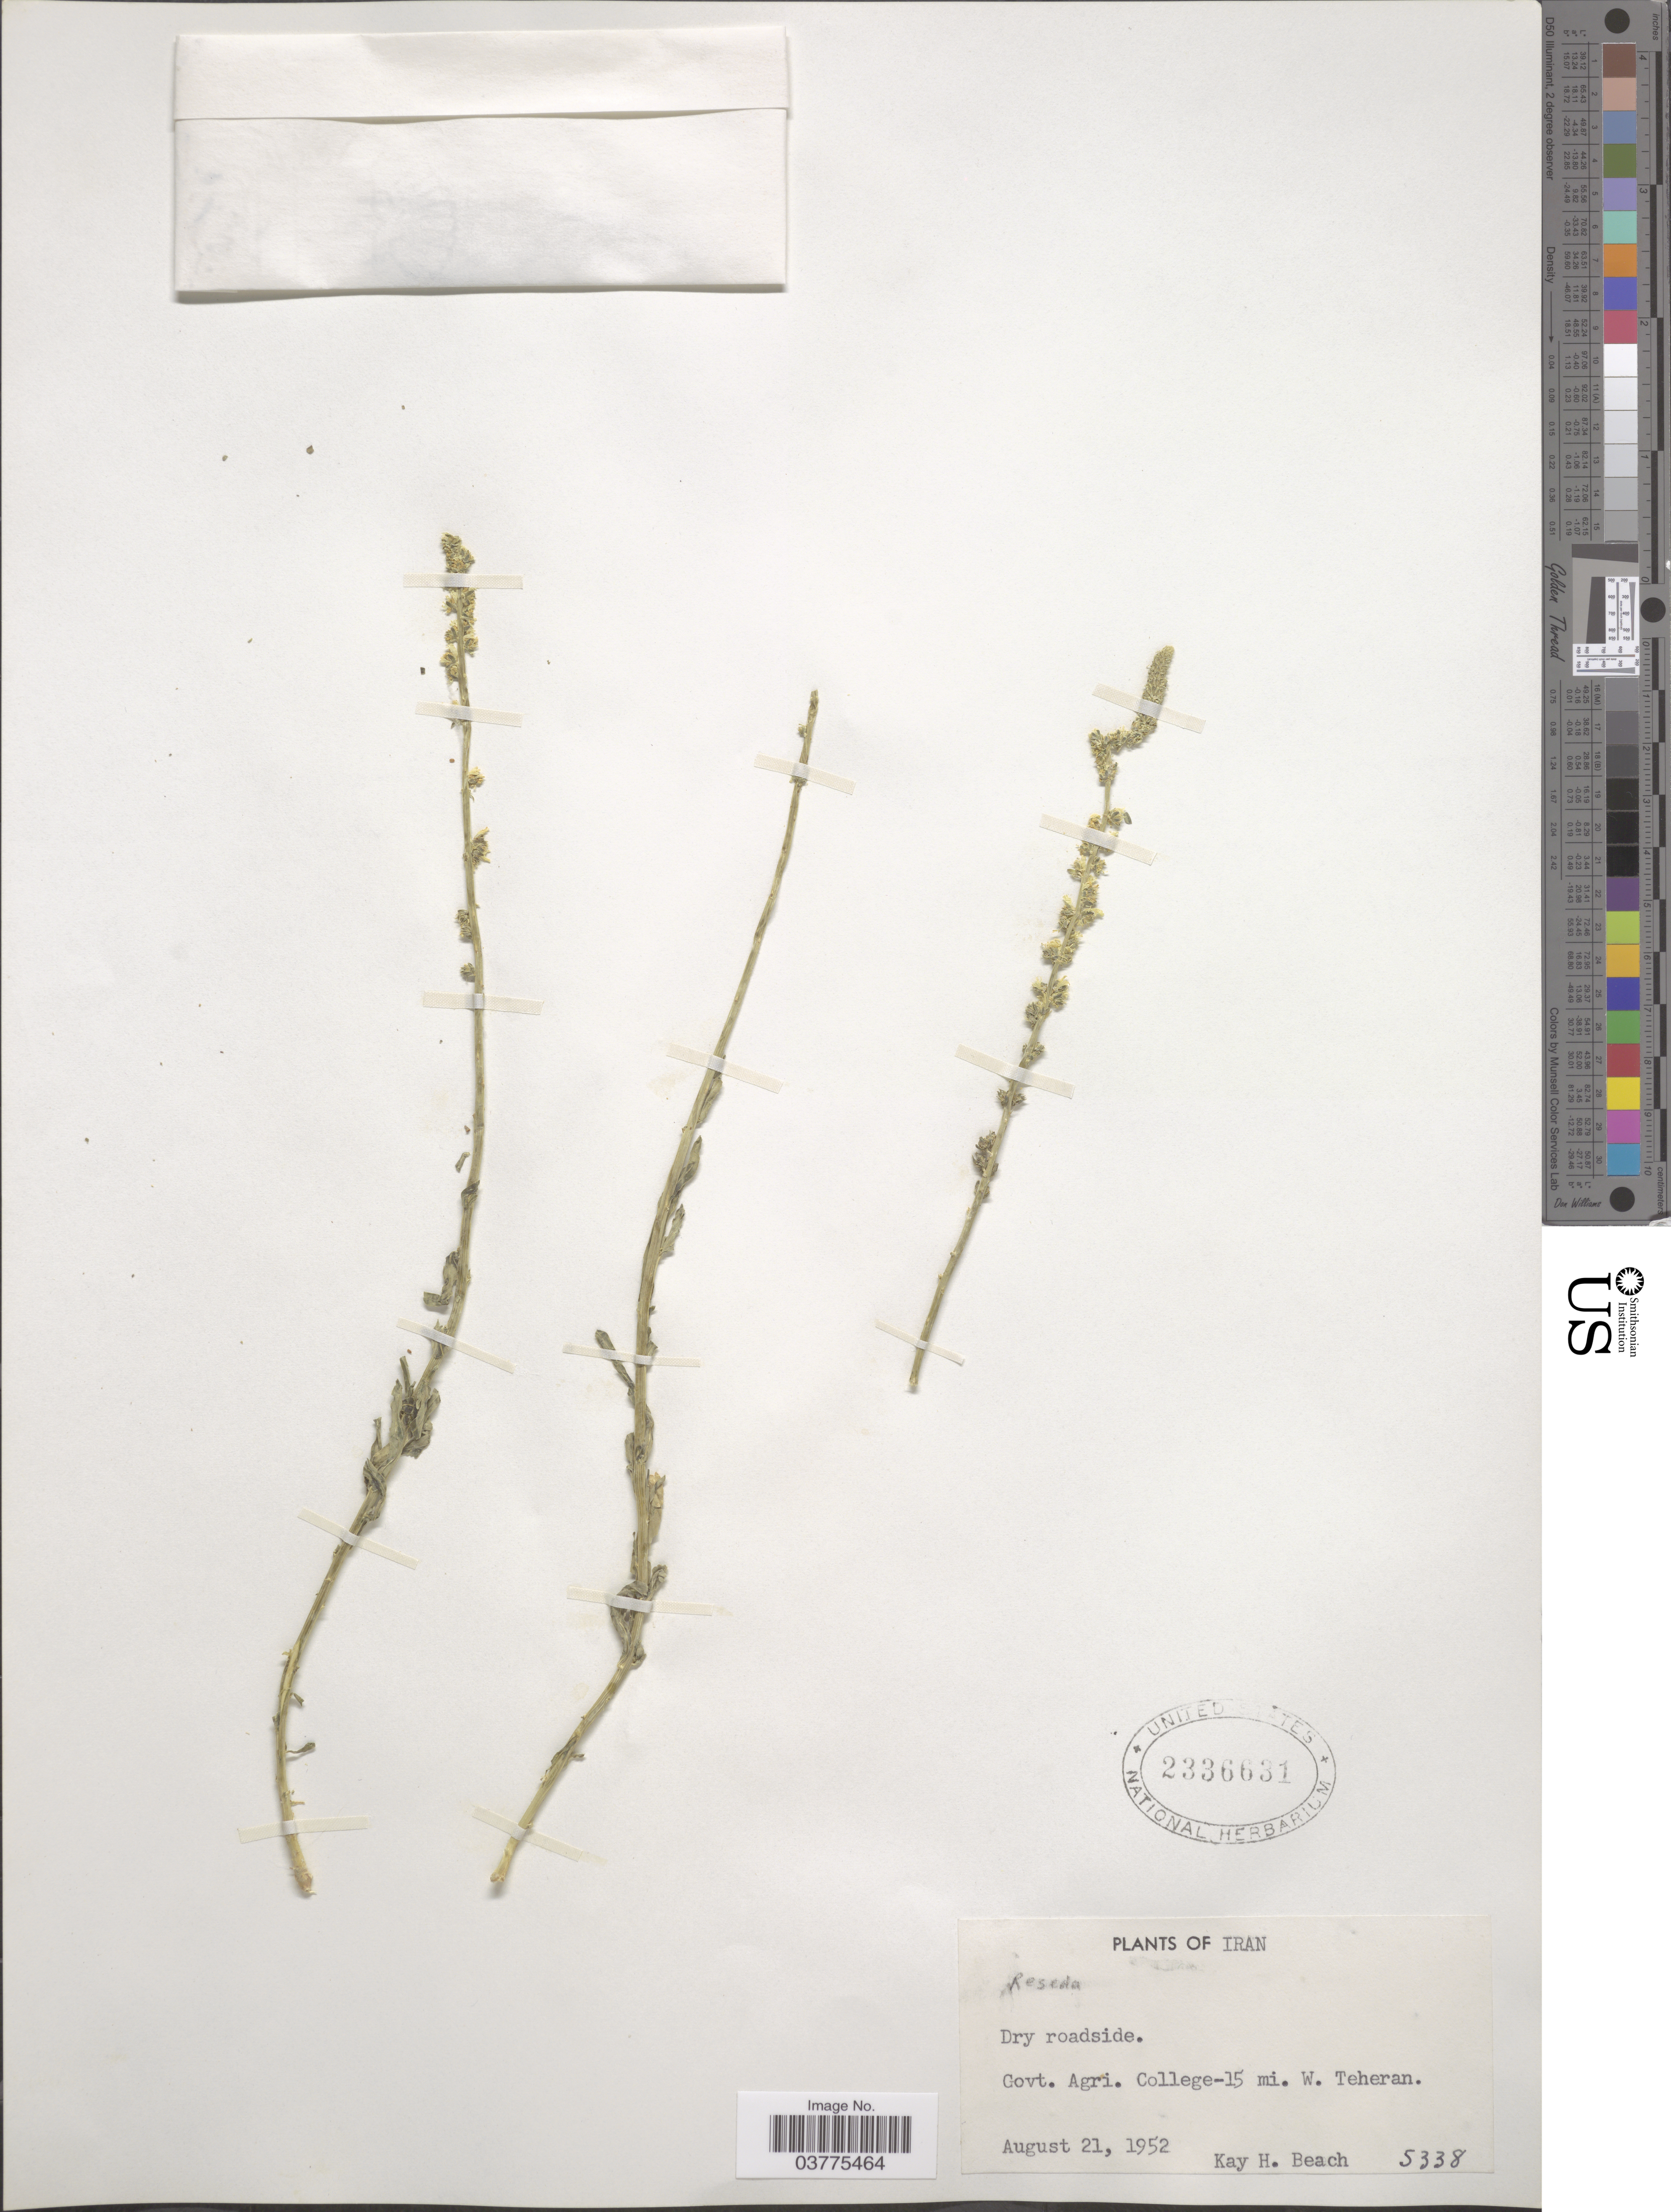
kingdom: Plantae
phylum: Tracheophyta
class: Magnoliopsida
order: Brassicales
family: Resedaceae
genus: Reseda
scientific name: Reseda sp.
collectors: K. H. Beach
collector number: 5338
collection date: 1952-08-21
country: Iran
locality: Govt. Agri. College-15 mi. W. Teheran.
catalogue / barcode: US 2336631